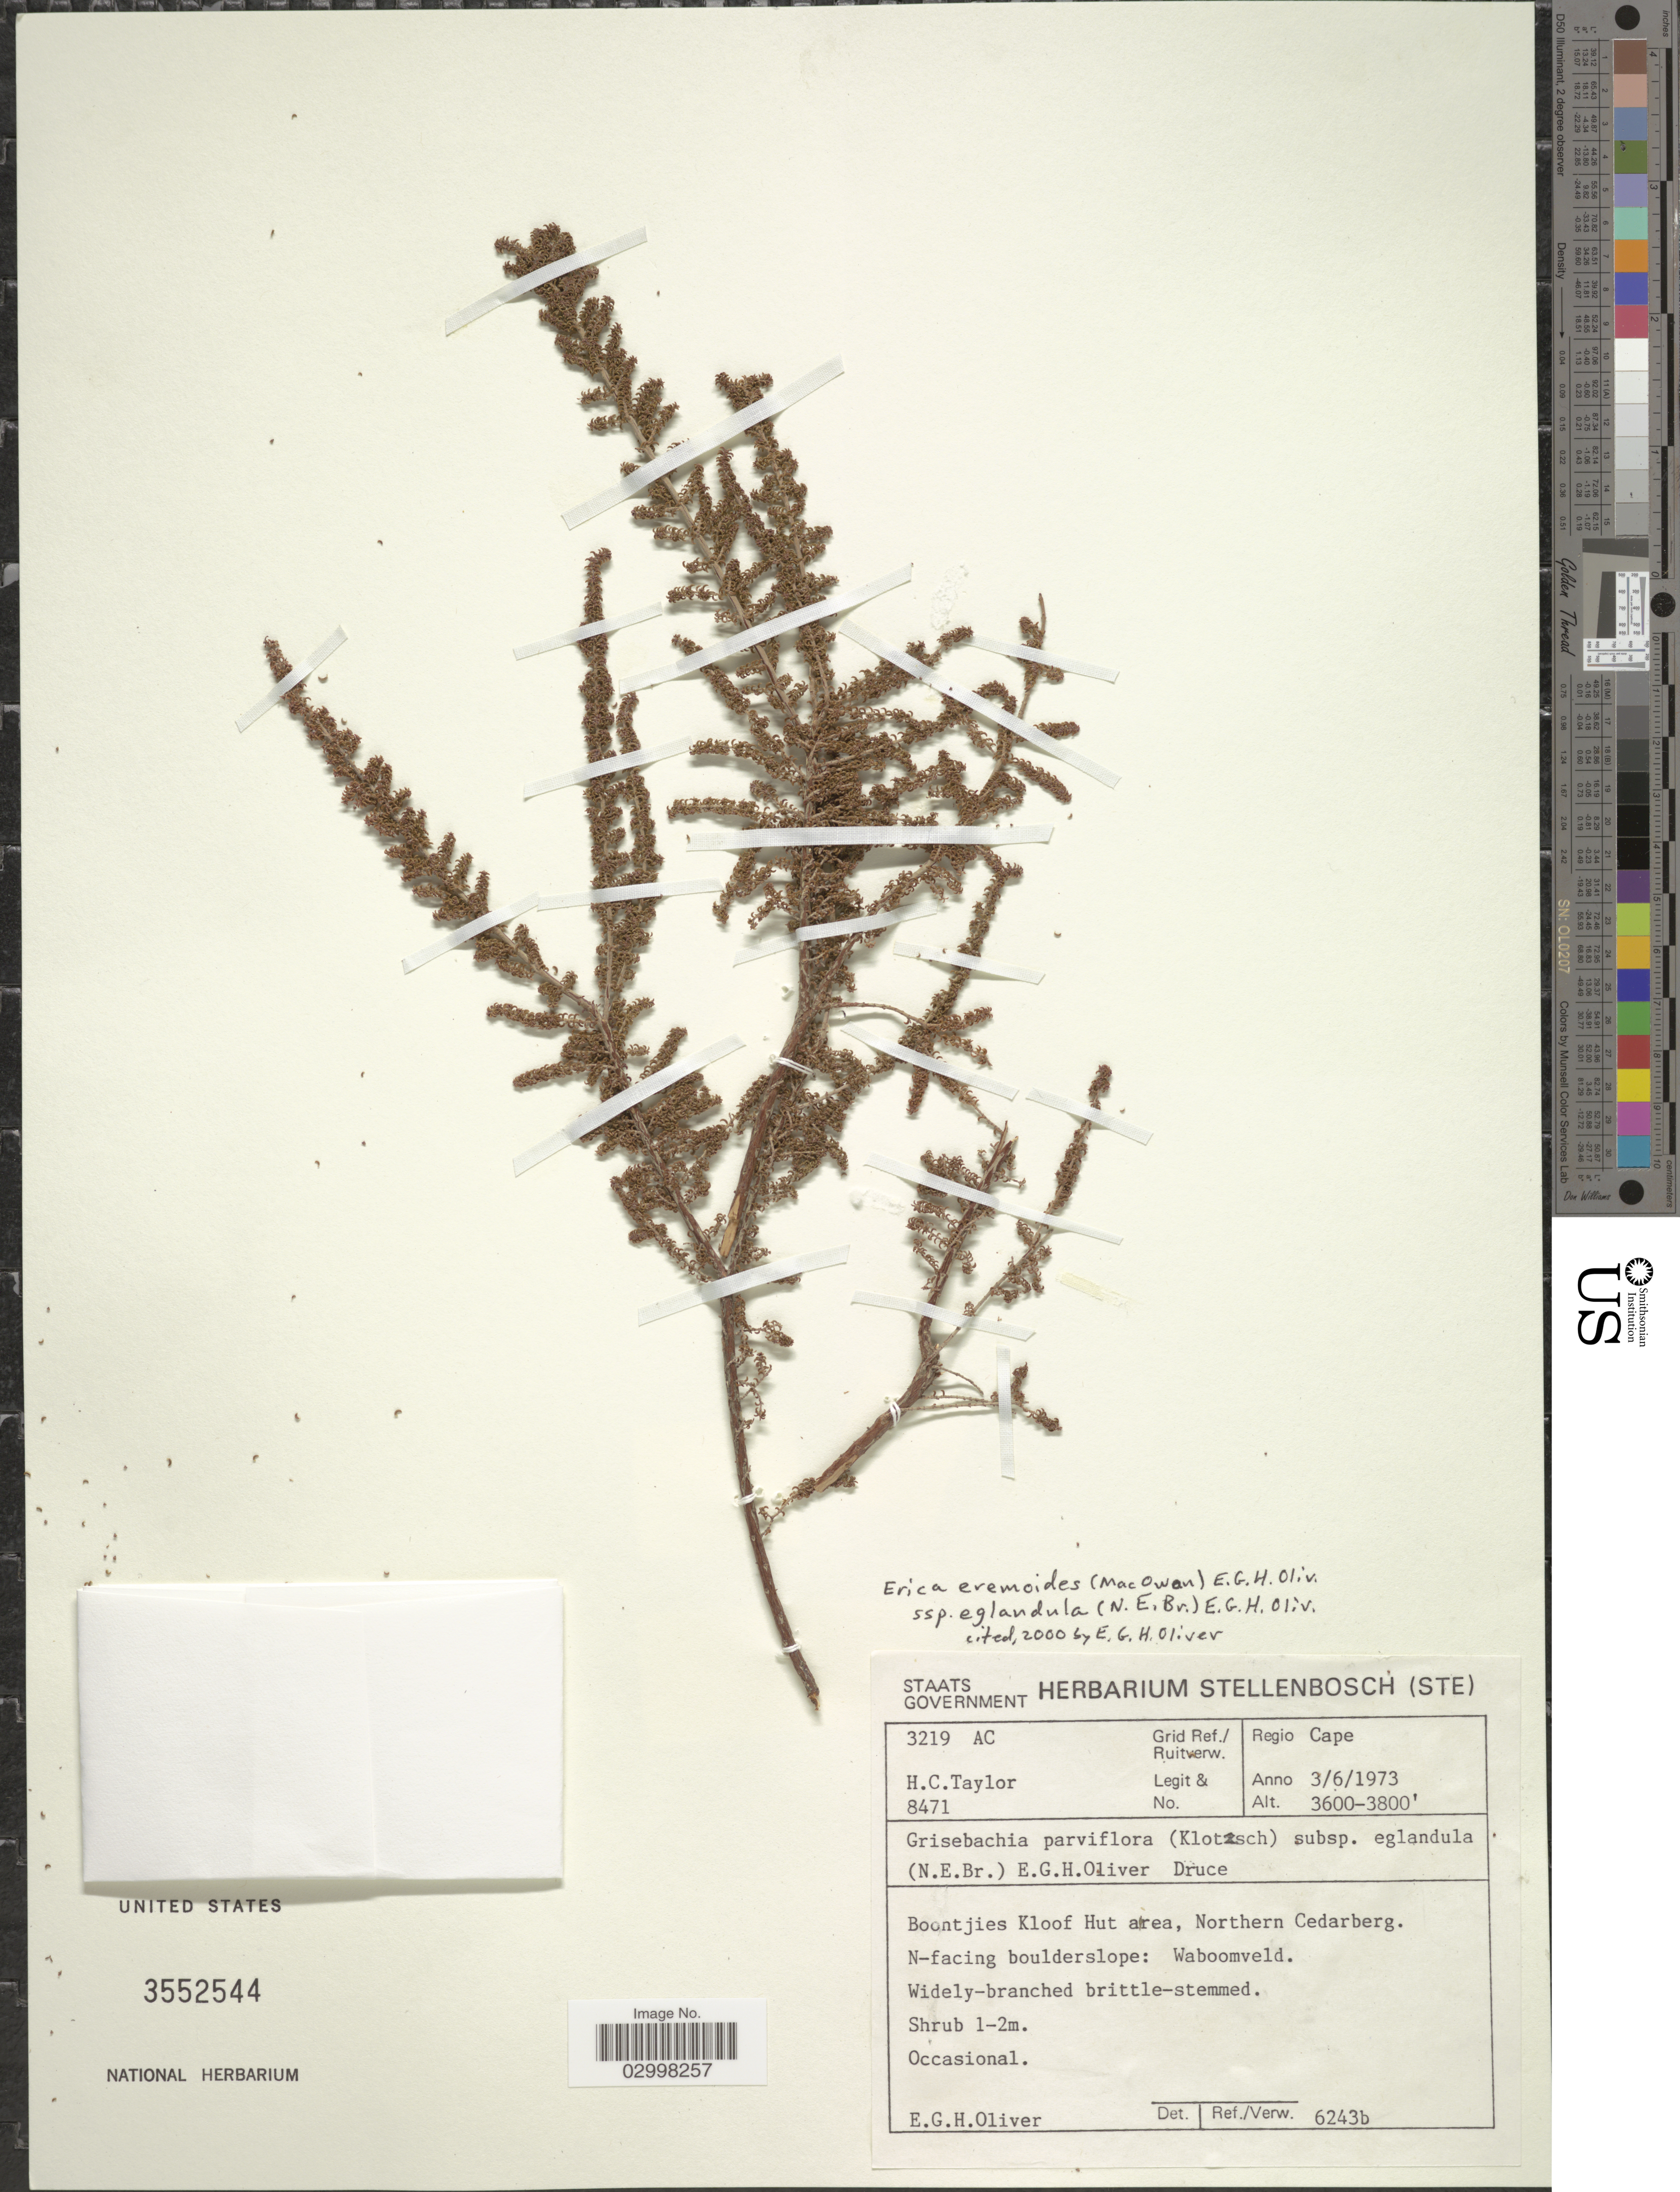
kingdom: Plantae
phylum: Tracheophyta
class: Magnoliopsida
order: Ericales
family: Ericaceae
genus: Erica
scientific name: Erica eremioides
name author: (MacOwan) E.G.H. Oliv.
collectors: H. Taylor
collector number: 8471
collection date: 1973-06-03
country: South Africa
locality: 3219 AC Grid Ref./ Ruiterverw. Regio Cape. Boontjes Kloof Hut area, Northern Cedarberg. N-facing boulderslope: Waboomveld.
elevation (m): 1097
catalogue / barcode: US 3552544